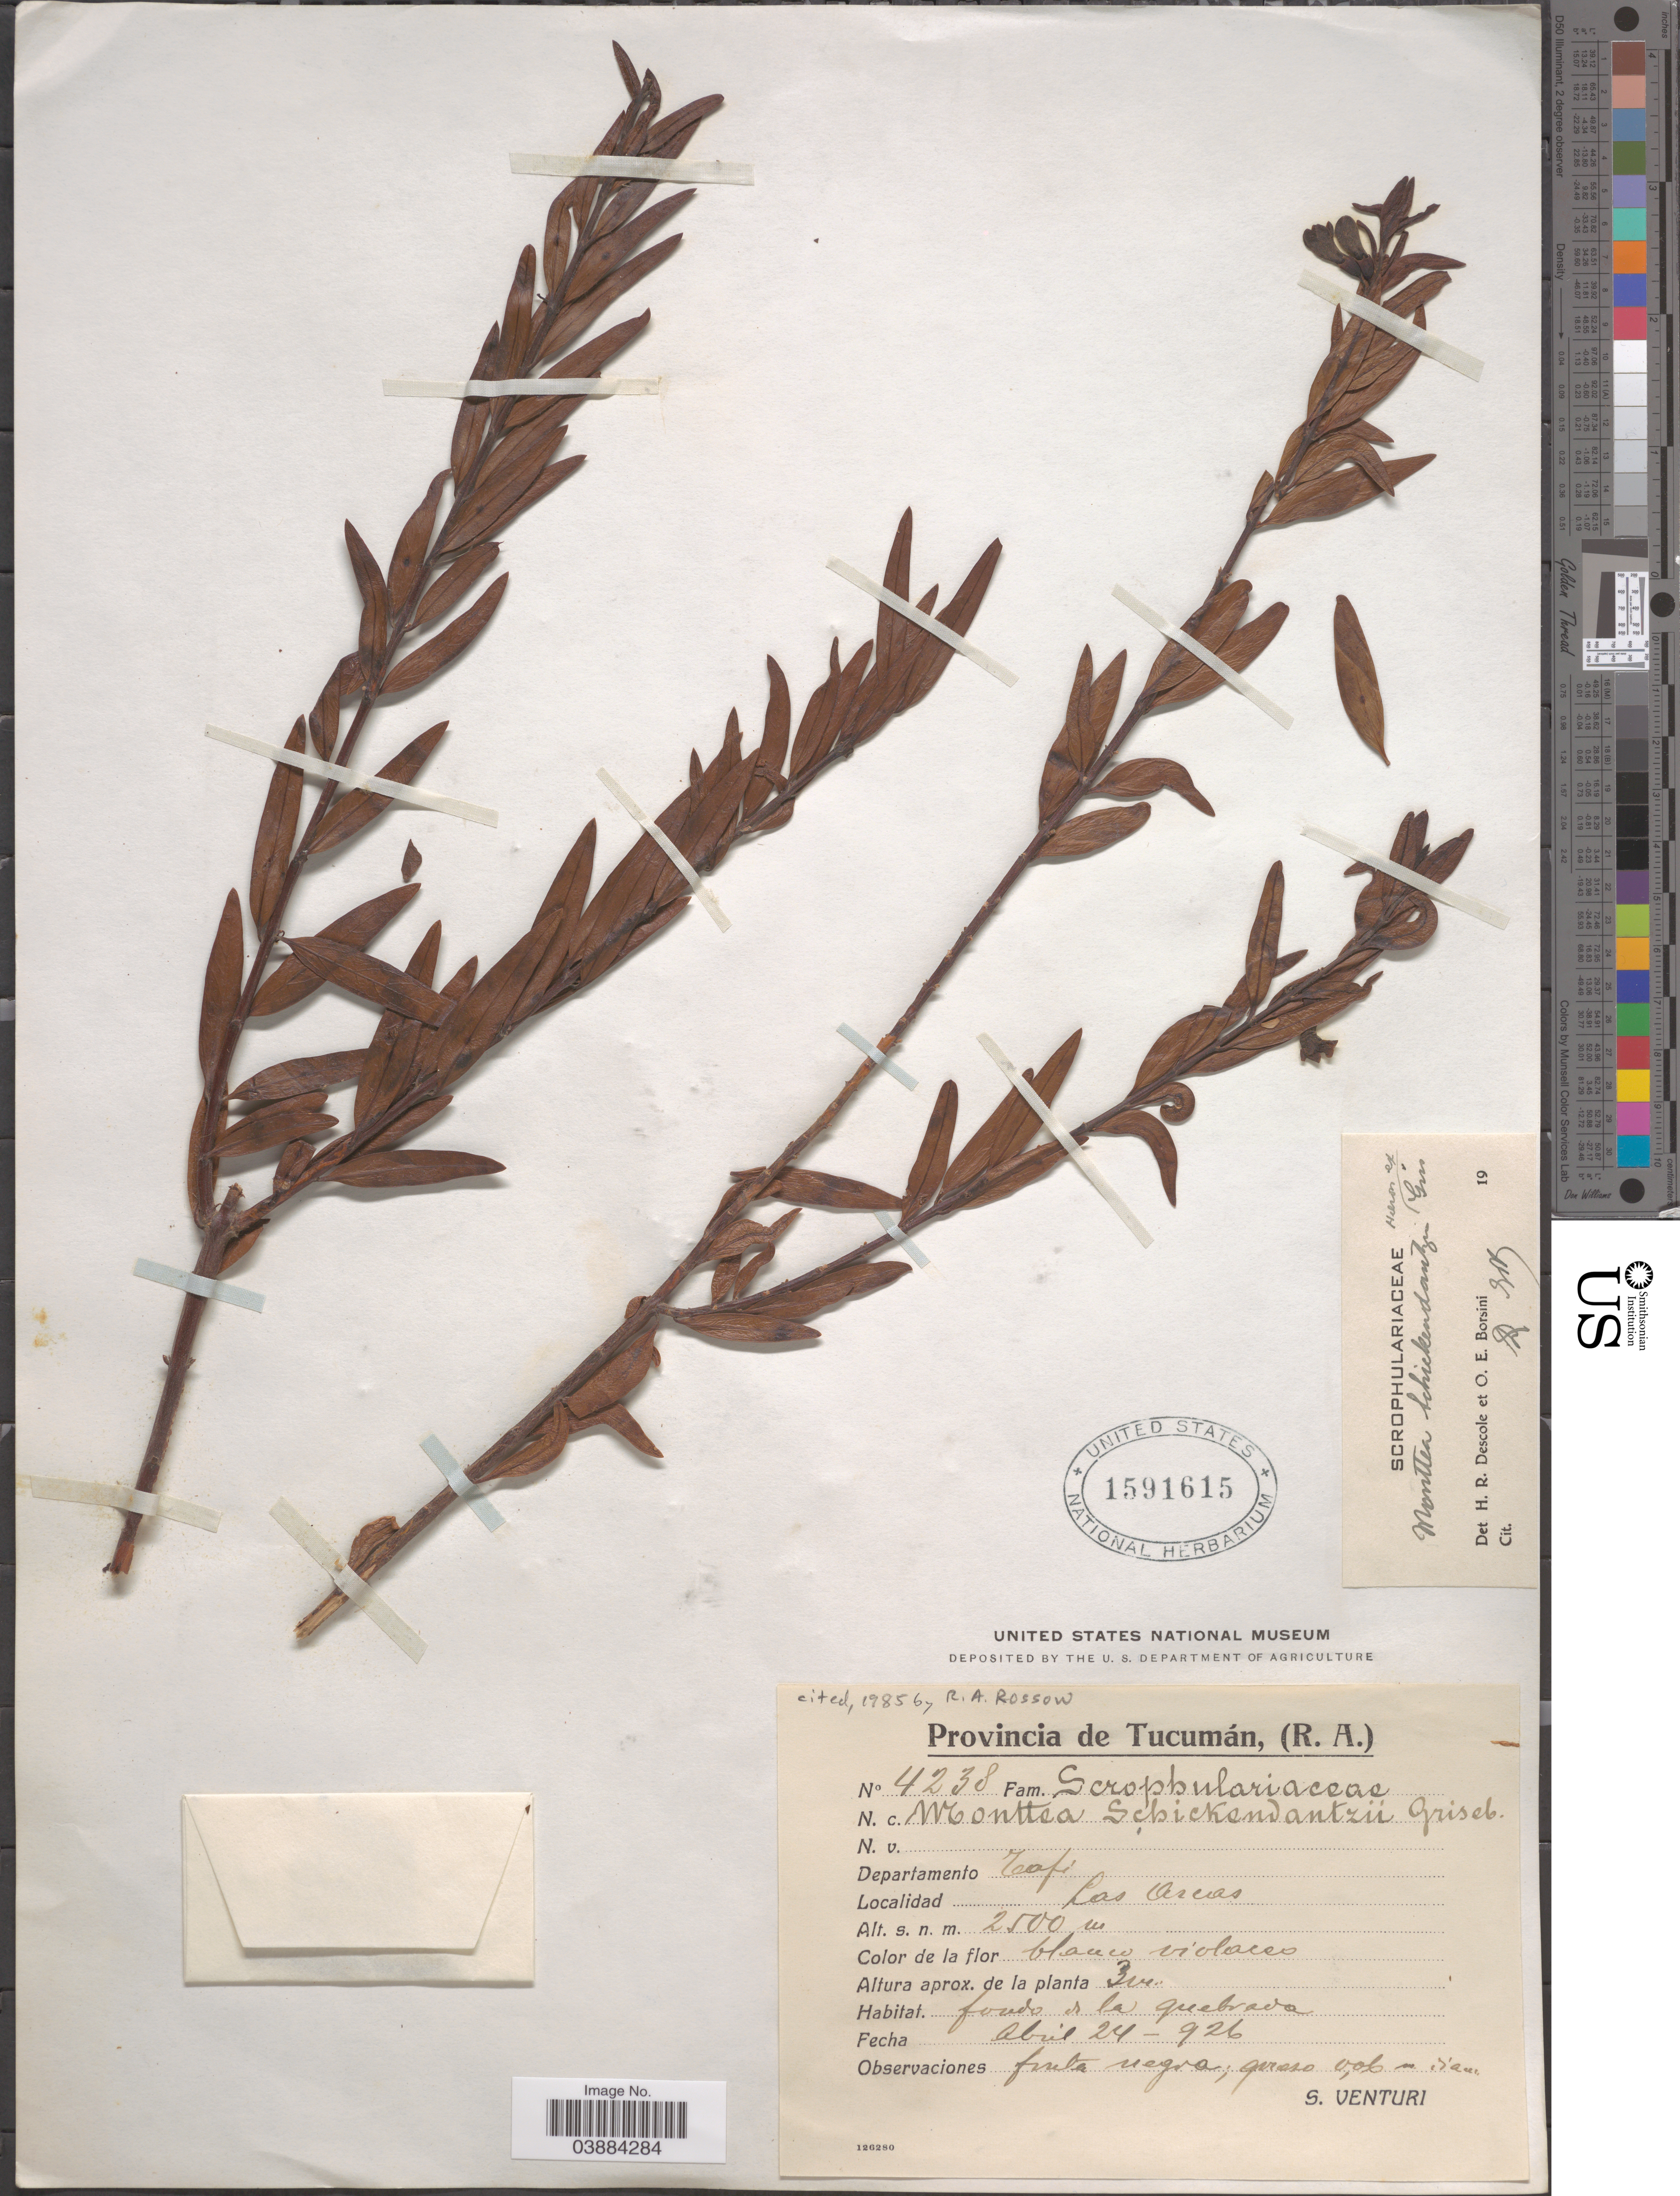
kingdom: Plantae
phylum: Tracheophyta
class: Magnoliopsida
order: Lamiales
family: Plantaginaceae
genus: Monttea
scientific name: Monttea schickendantzii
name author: Griseb.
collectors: S. Venturi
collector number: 4238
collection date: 1926-04-24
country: Argentina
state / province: Tucuman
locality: Departamento Tafi. Las Arcas.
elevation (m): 2500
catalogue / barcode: US 1591615